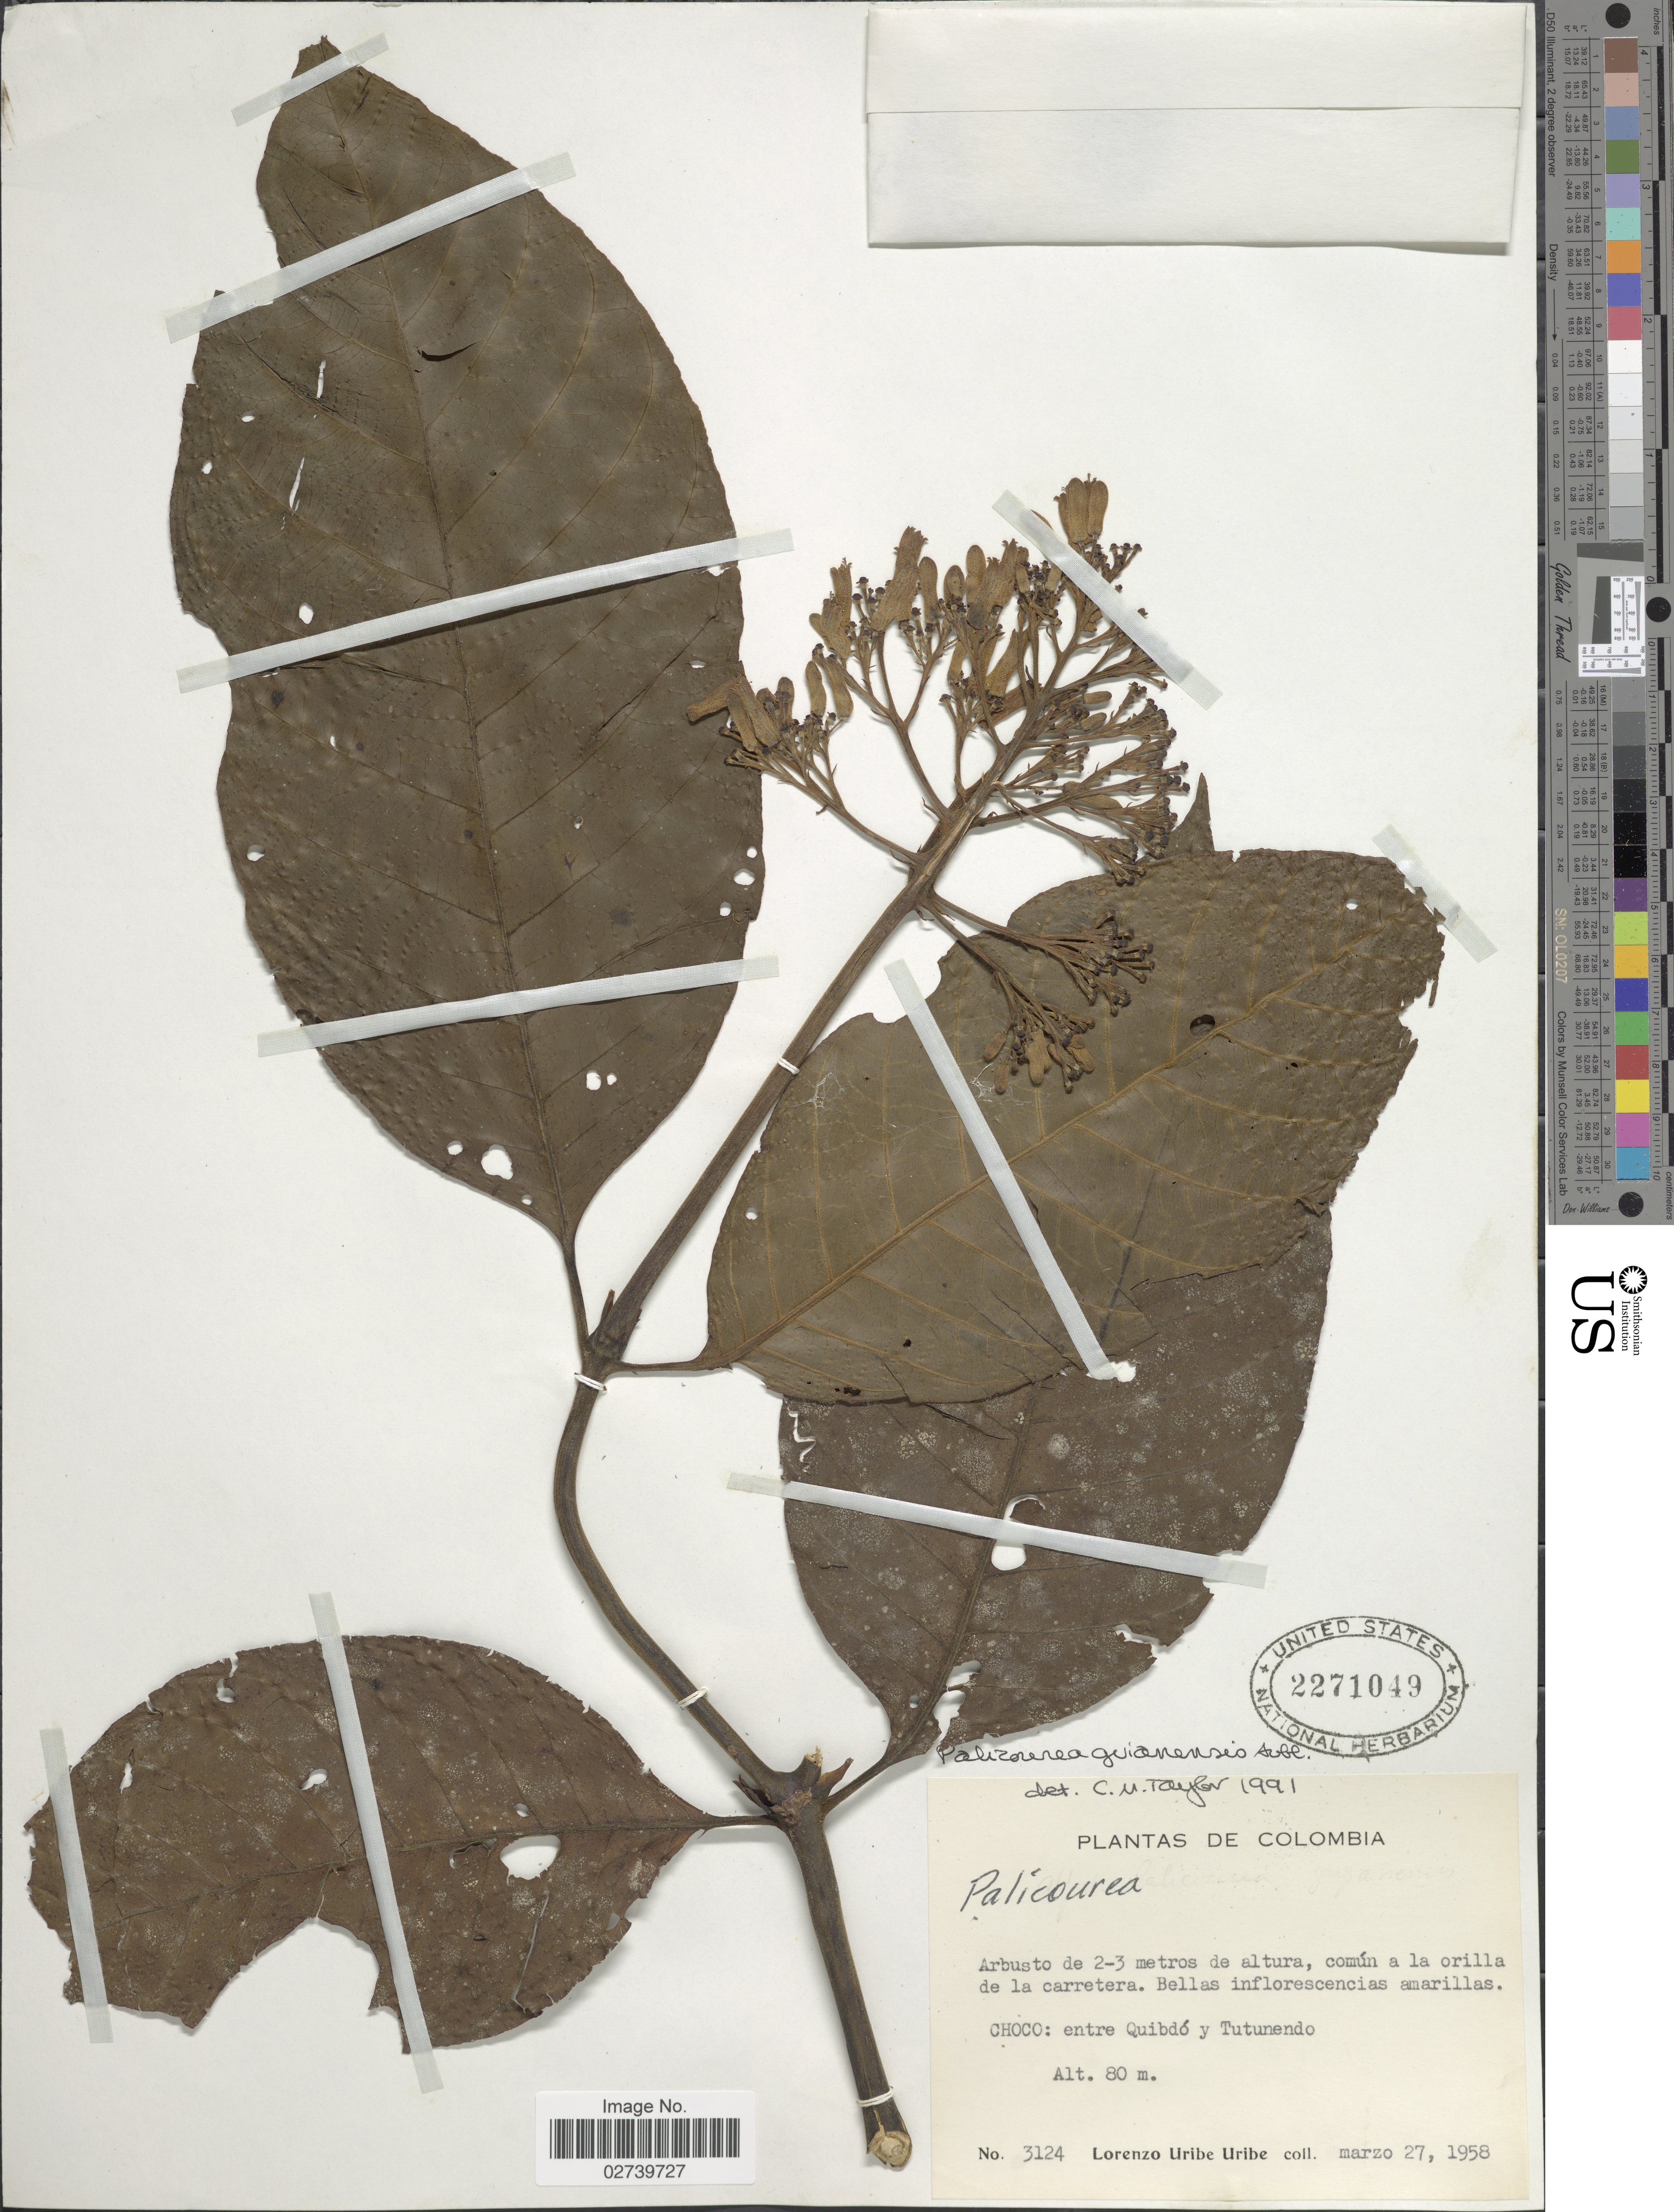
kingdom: Plantae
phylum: Tracheophyta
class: Magnoliopsida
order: Gentianales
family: Rubiaceae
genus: Palicourea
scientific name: Palicourea guianensis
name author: Aubl.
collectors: L. Uribe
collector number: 3124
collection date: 1958-03-27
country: Colombia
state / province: Chocó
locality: Entre Quibdó y Tutunendo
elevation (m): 80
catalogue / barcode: US 2271049